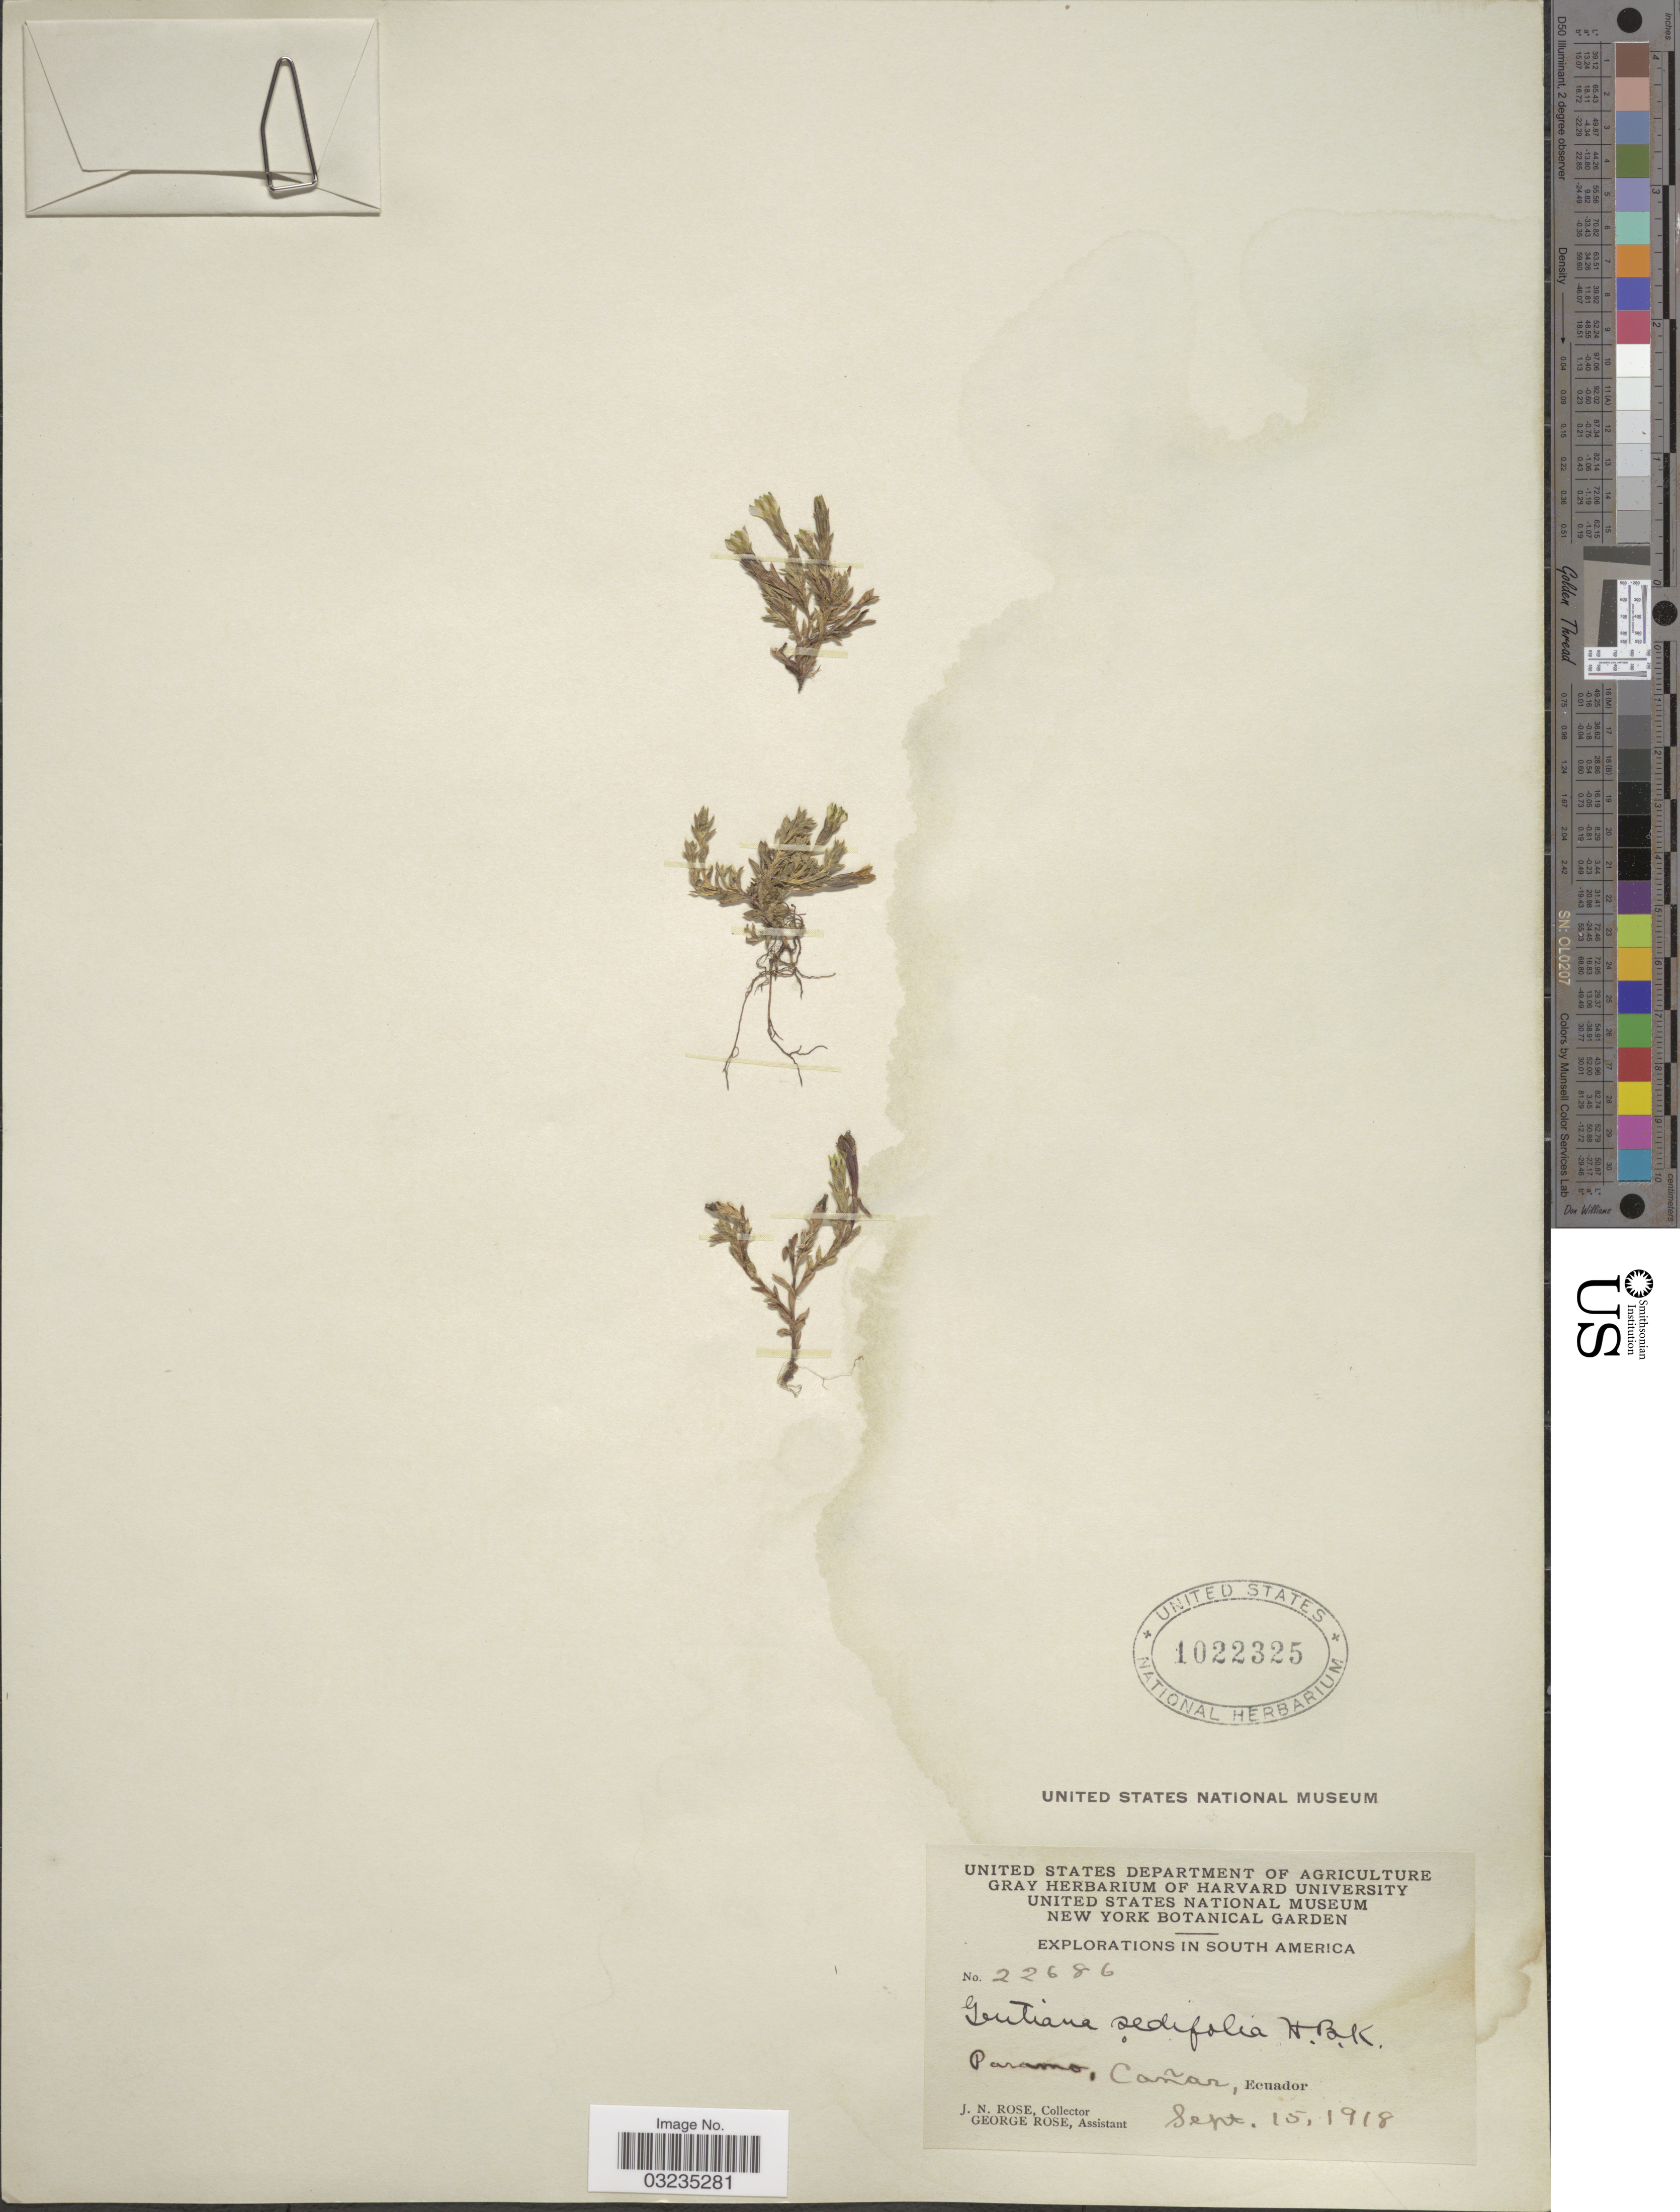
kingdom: Plantae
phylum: Tracheophyta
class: Magnoliopsida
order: Gentianales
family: Gentianaceae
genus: Gentiana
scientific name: Gentiana sedifolia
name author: Kunth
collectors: J. N. Rose & G. Rose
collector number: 22686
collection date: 1918-09-15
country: Ecuador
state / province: Cañar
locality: Paramo.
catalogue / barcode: US 1022325